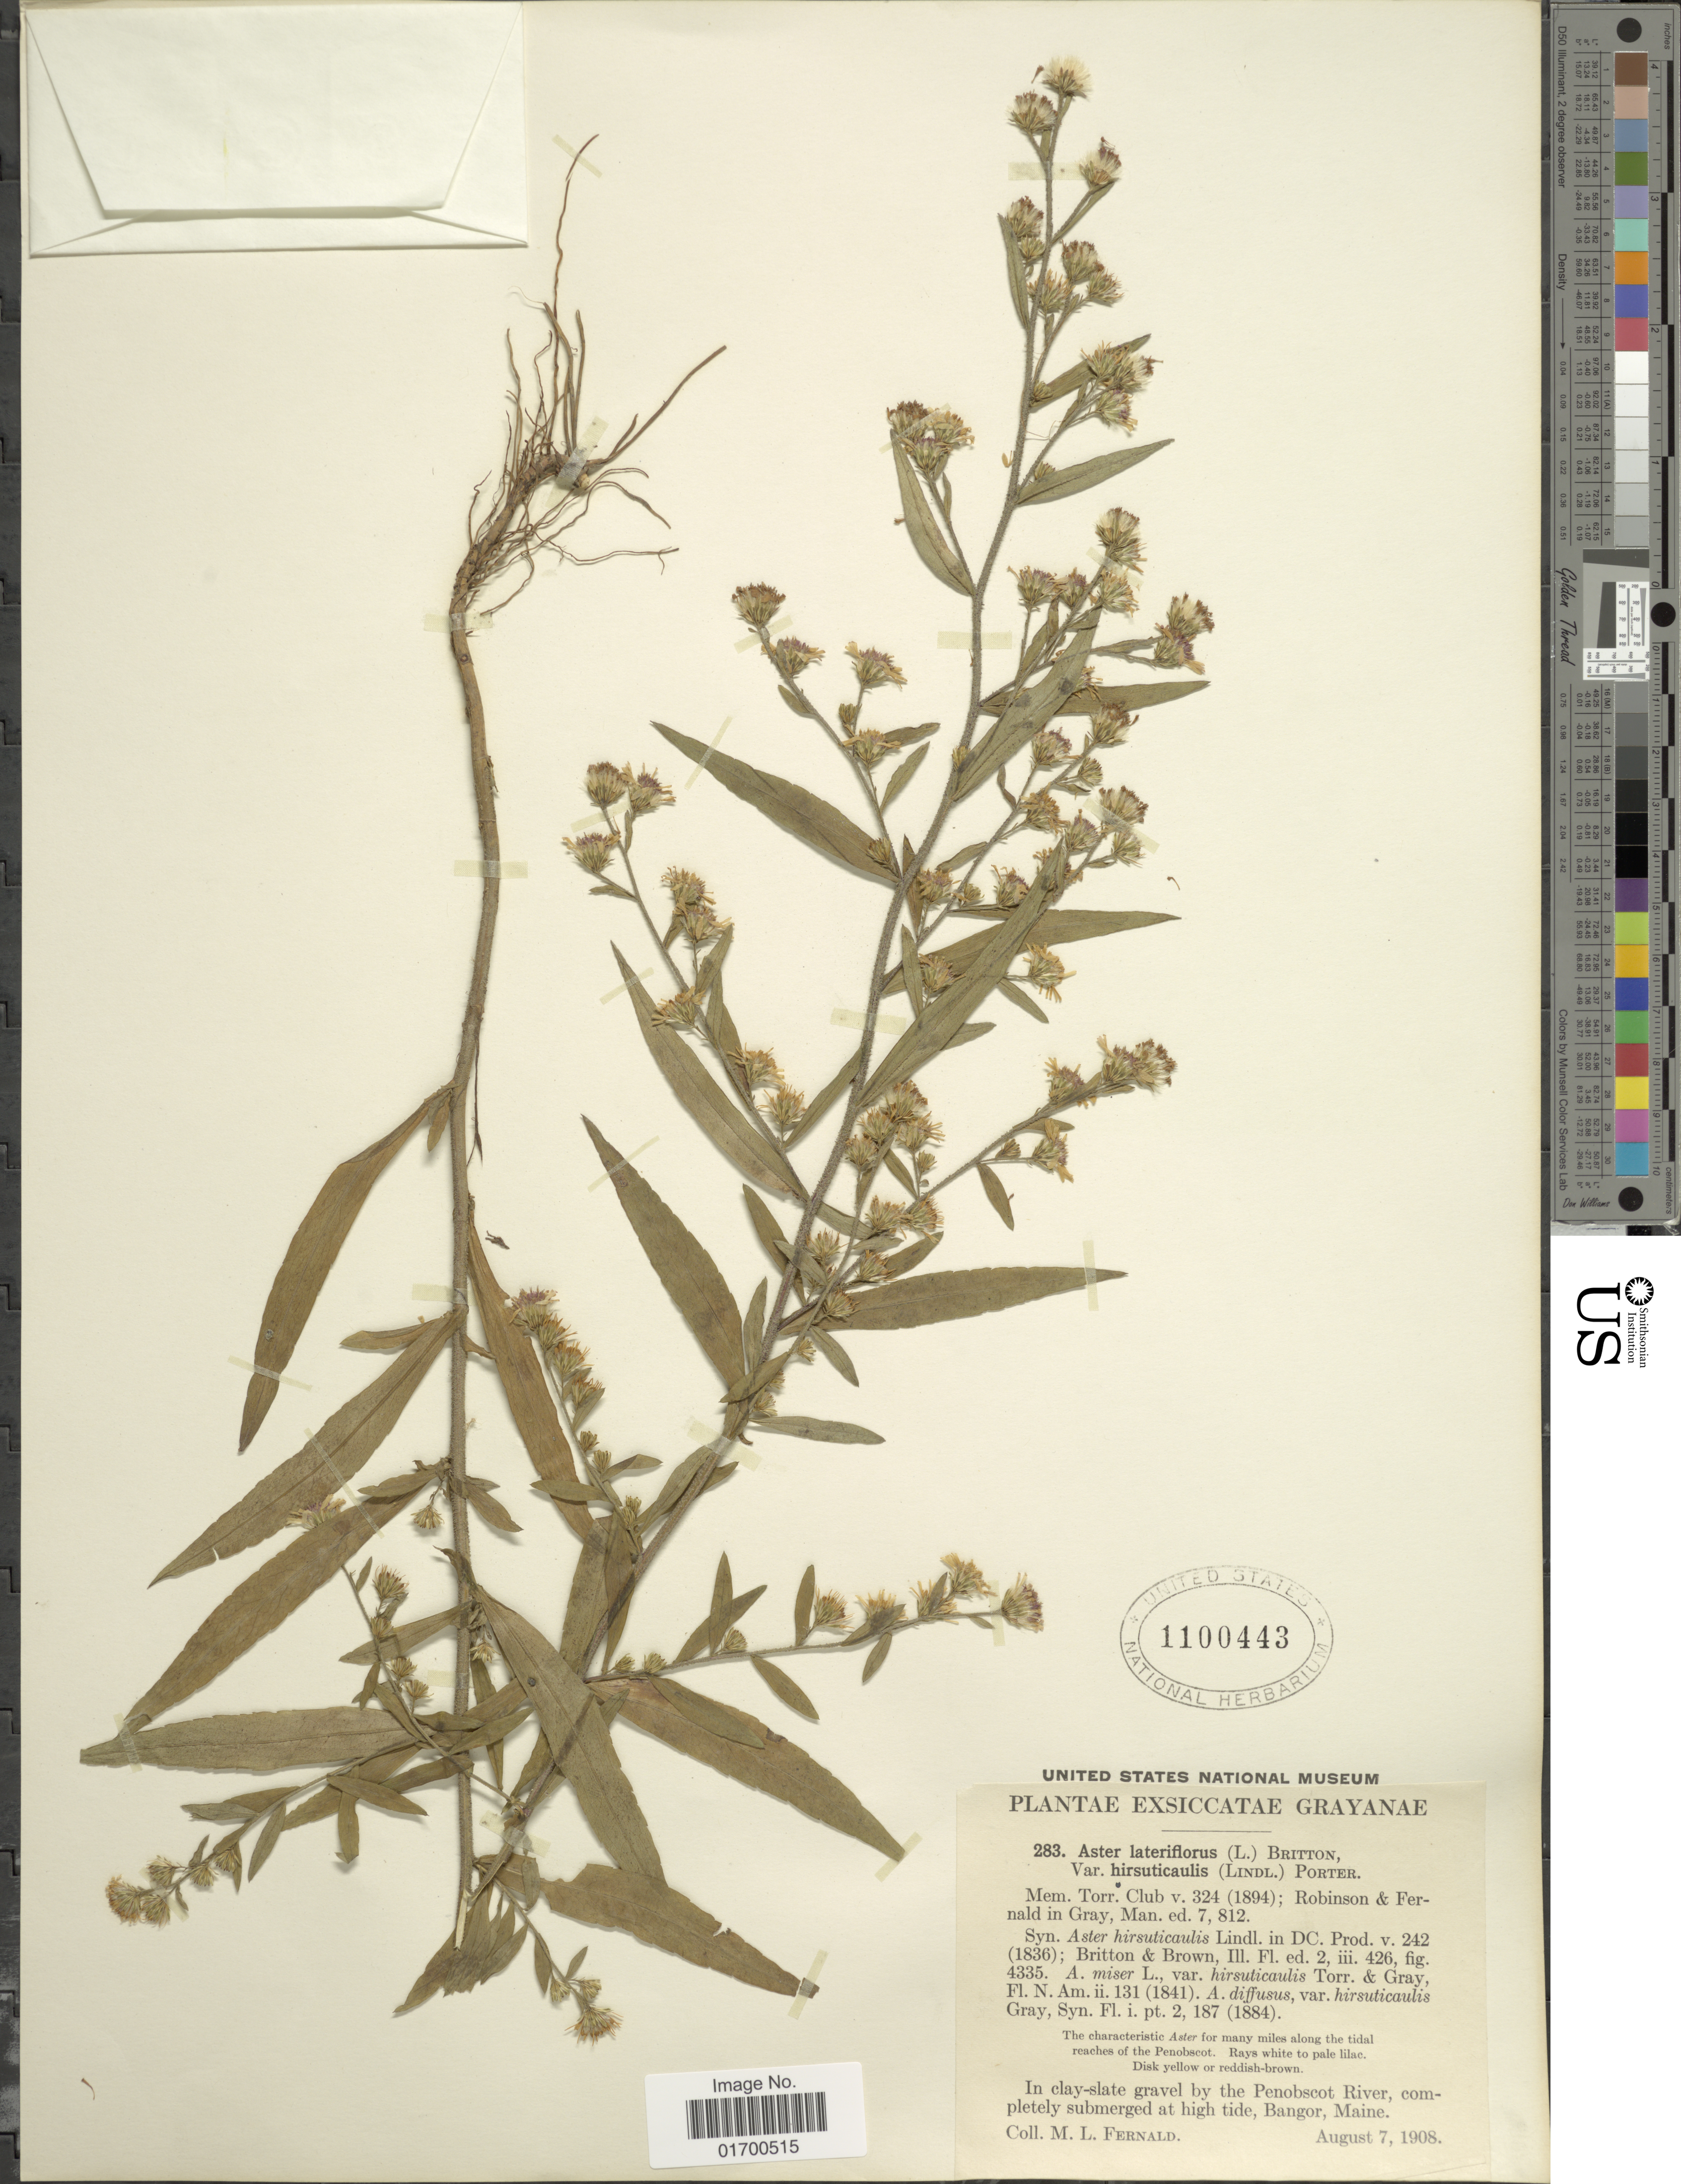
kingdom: Plantae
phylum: Tracheophyta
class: Magnoliopsida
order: Asterales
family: Asteraceae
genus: Symphyotrichum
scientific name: Symphyotrichum lateriflorum var. hirsuticaule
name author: (DC.) G.L. Nesom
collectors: M. L. Fernald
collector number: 283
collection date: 1908-08-07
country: United States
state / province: Maine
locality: In clay-slate gravel by the Penobscot River, completely submerged at high tide, Bangor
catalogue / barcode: US 1100443